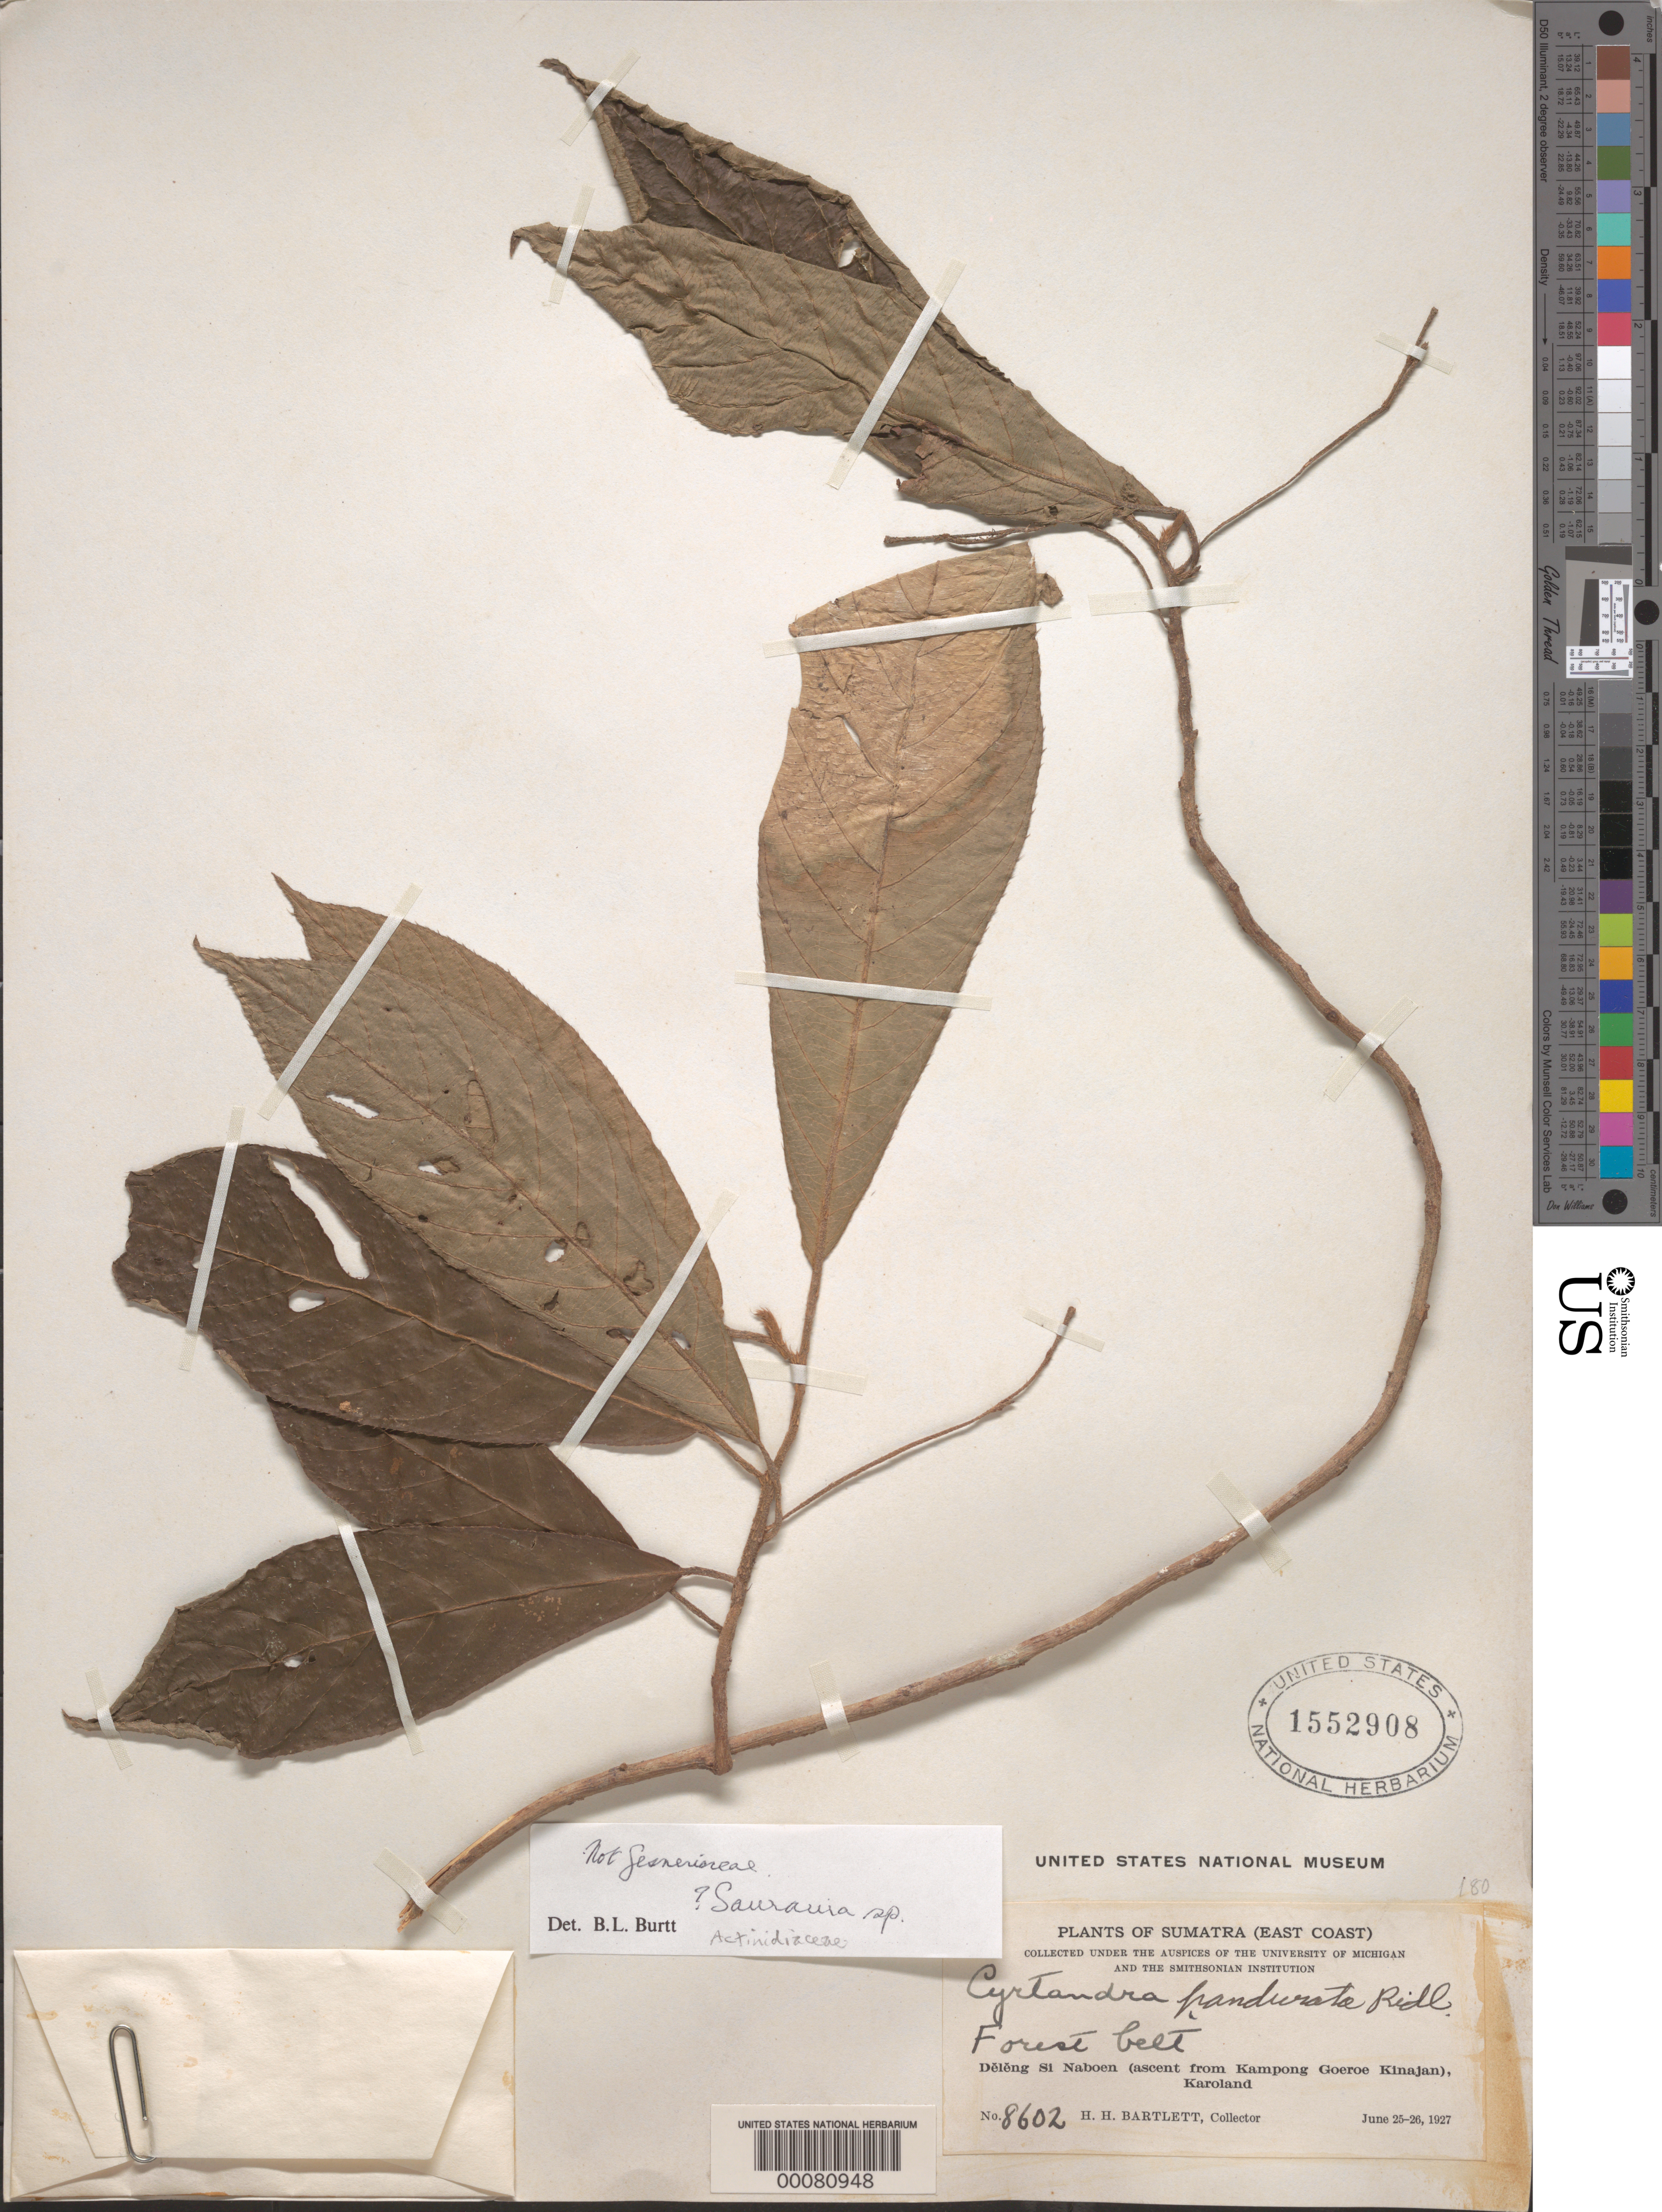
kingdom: Plantae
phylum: Tracheophyta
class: Magnoliopsida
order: Ericales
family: Actinidiaceae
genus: Saurauia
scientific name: Saurauia sp.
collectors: H. H. Bartlett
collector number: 8602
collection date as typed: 25 Jun 1927 to 26 Jun 1927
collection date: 1927-06-25/1927-06-26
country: Indonesia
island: Sumatra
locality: Deleng si naboen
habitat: Forest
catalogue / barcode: US 1552908